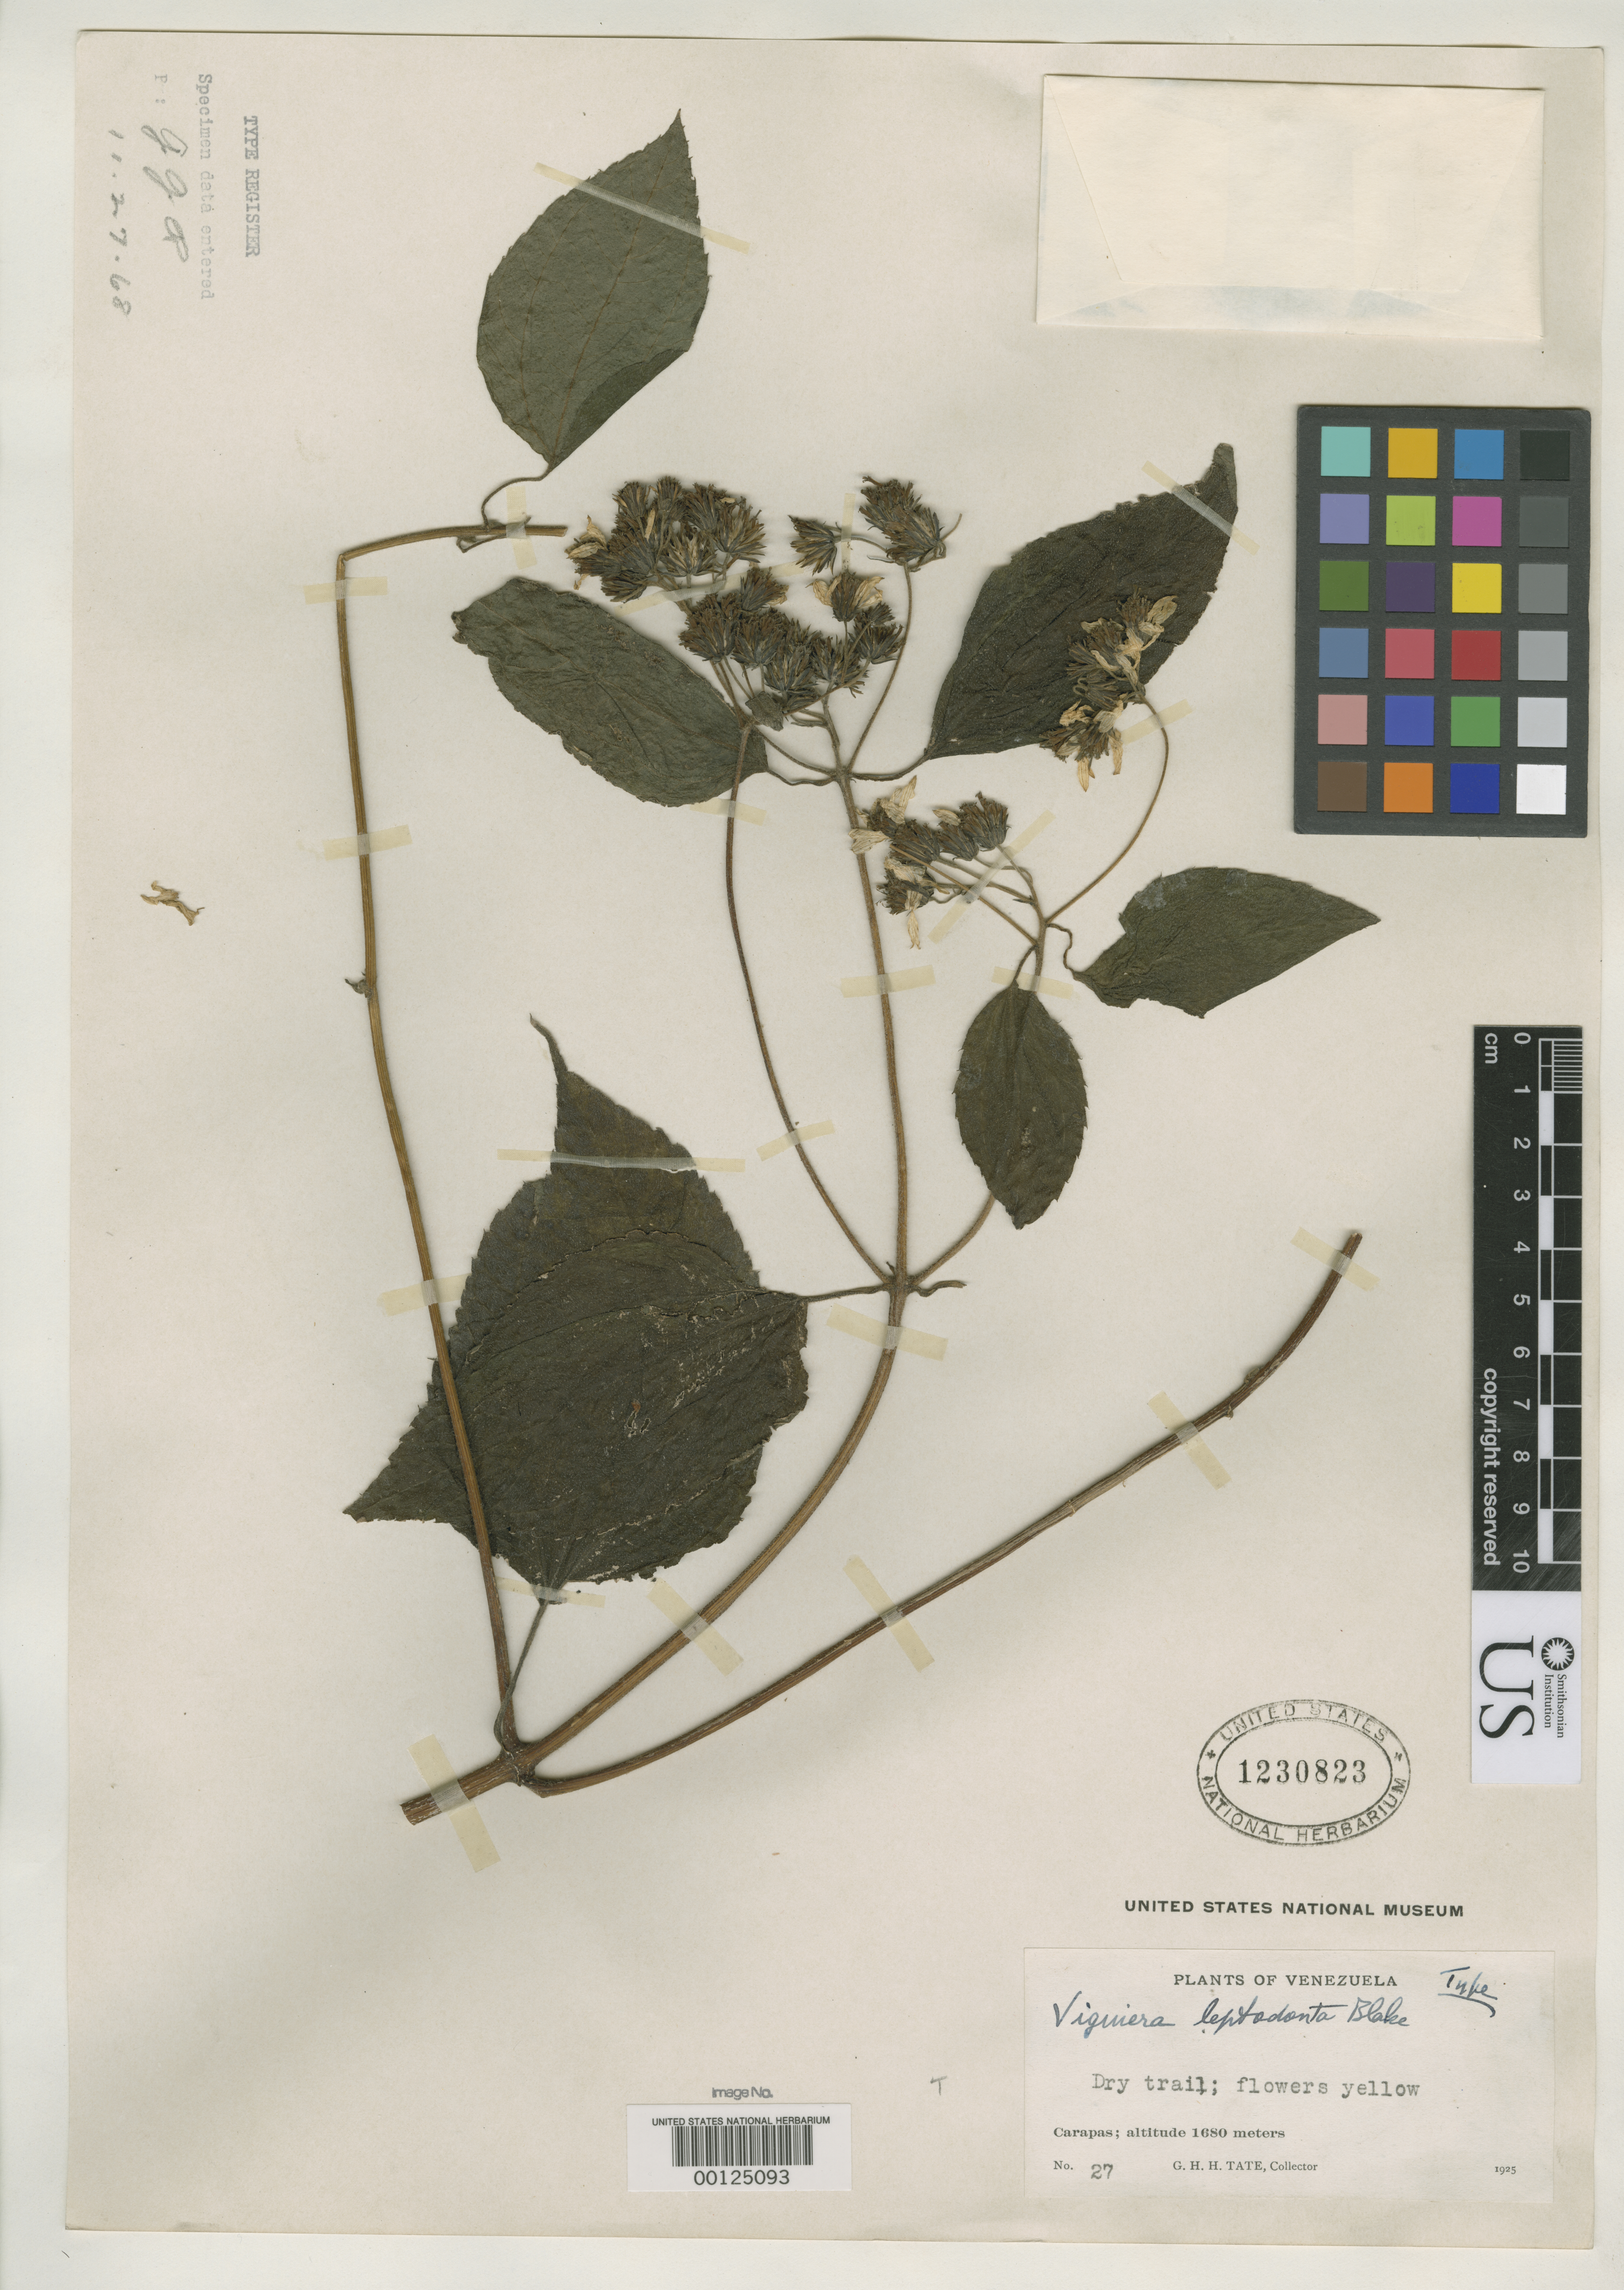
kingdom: Plantae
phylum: Tracheophyta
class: Magnoliopsida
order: Asterales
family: Asteraceae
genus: Viguiera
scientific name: Viguiera leptodonta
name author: S.F. Blake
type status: Holotype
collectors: G. H. H.Tate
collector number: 27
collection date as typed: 1925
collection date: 1925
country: Venezuela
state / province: Sucre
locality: Caracas.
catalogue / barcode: US 1230823